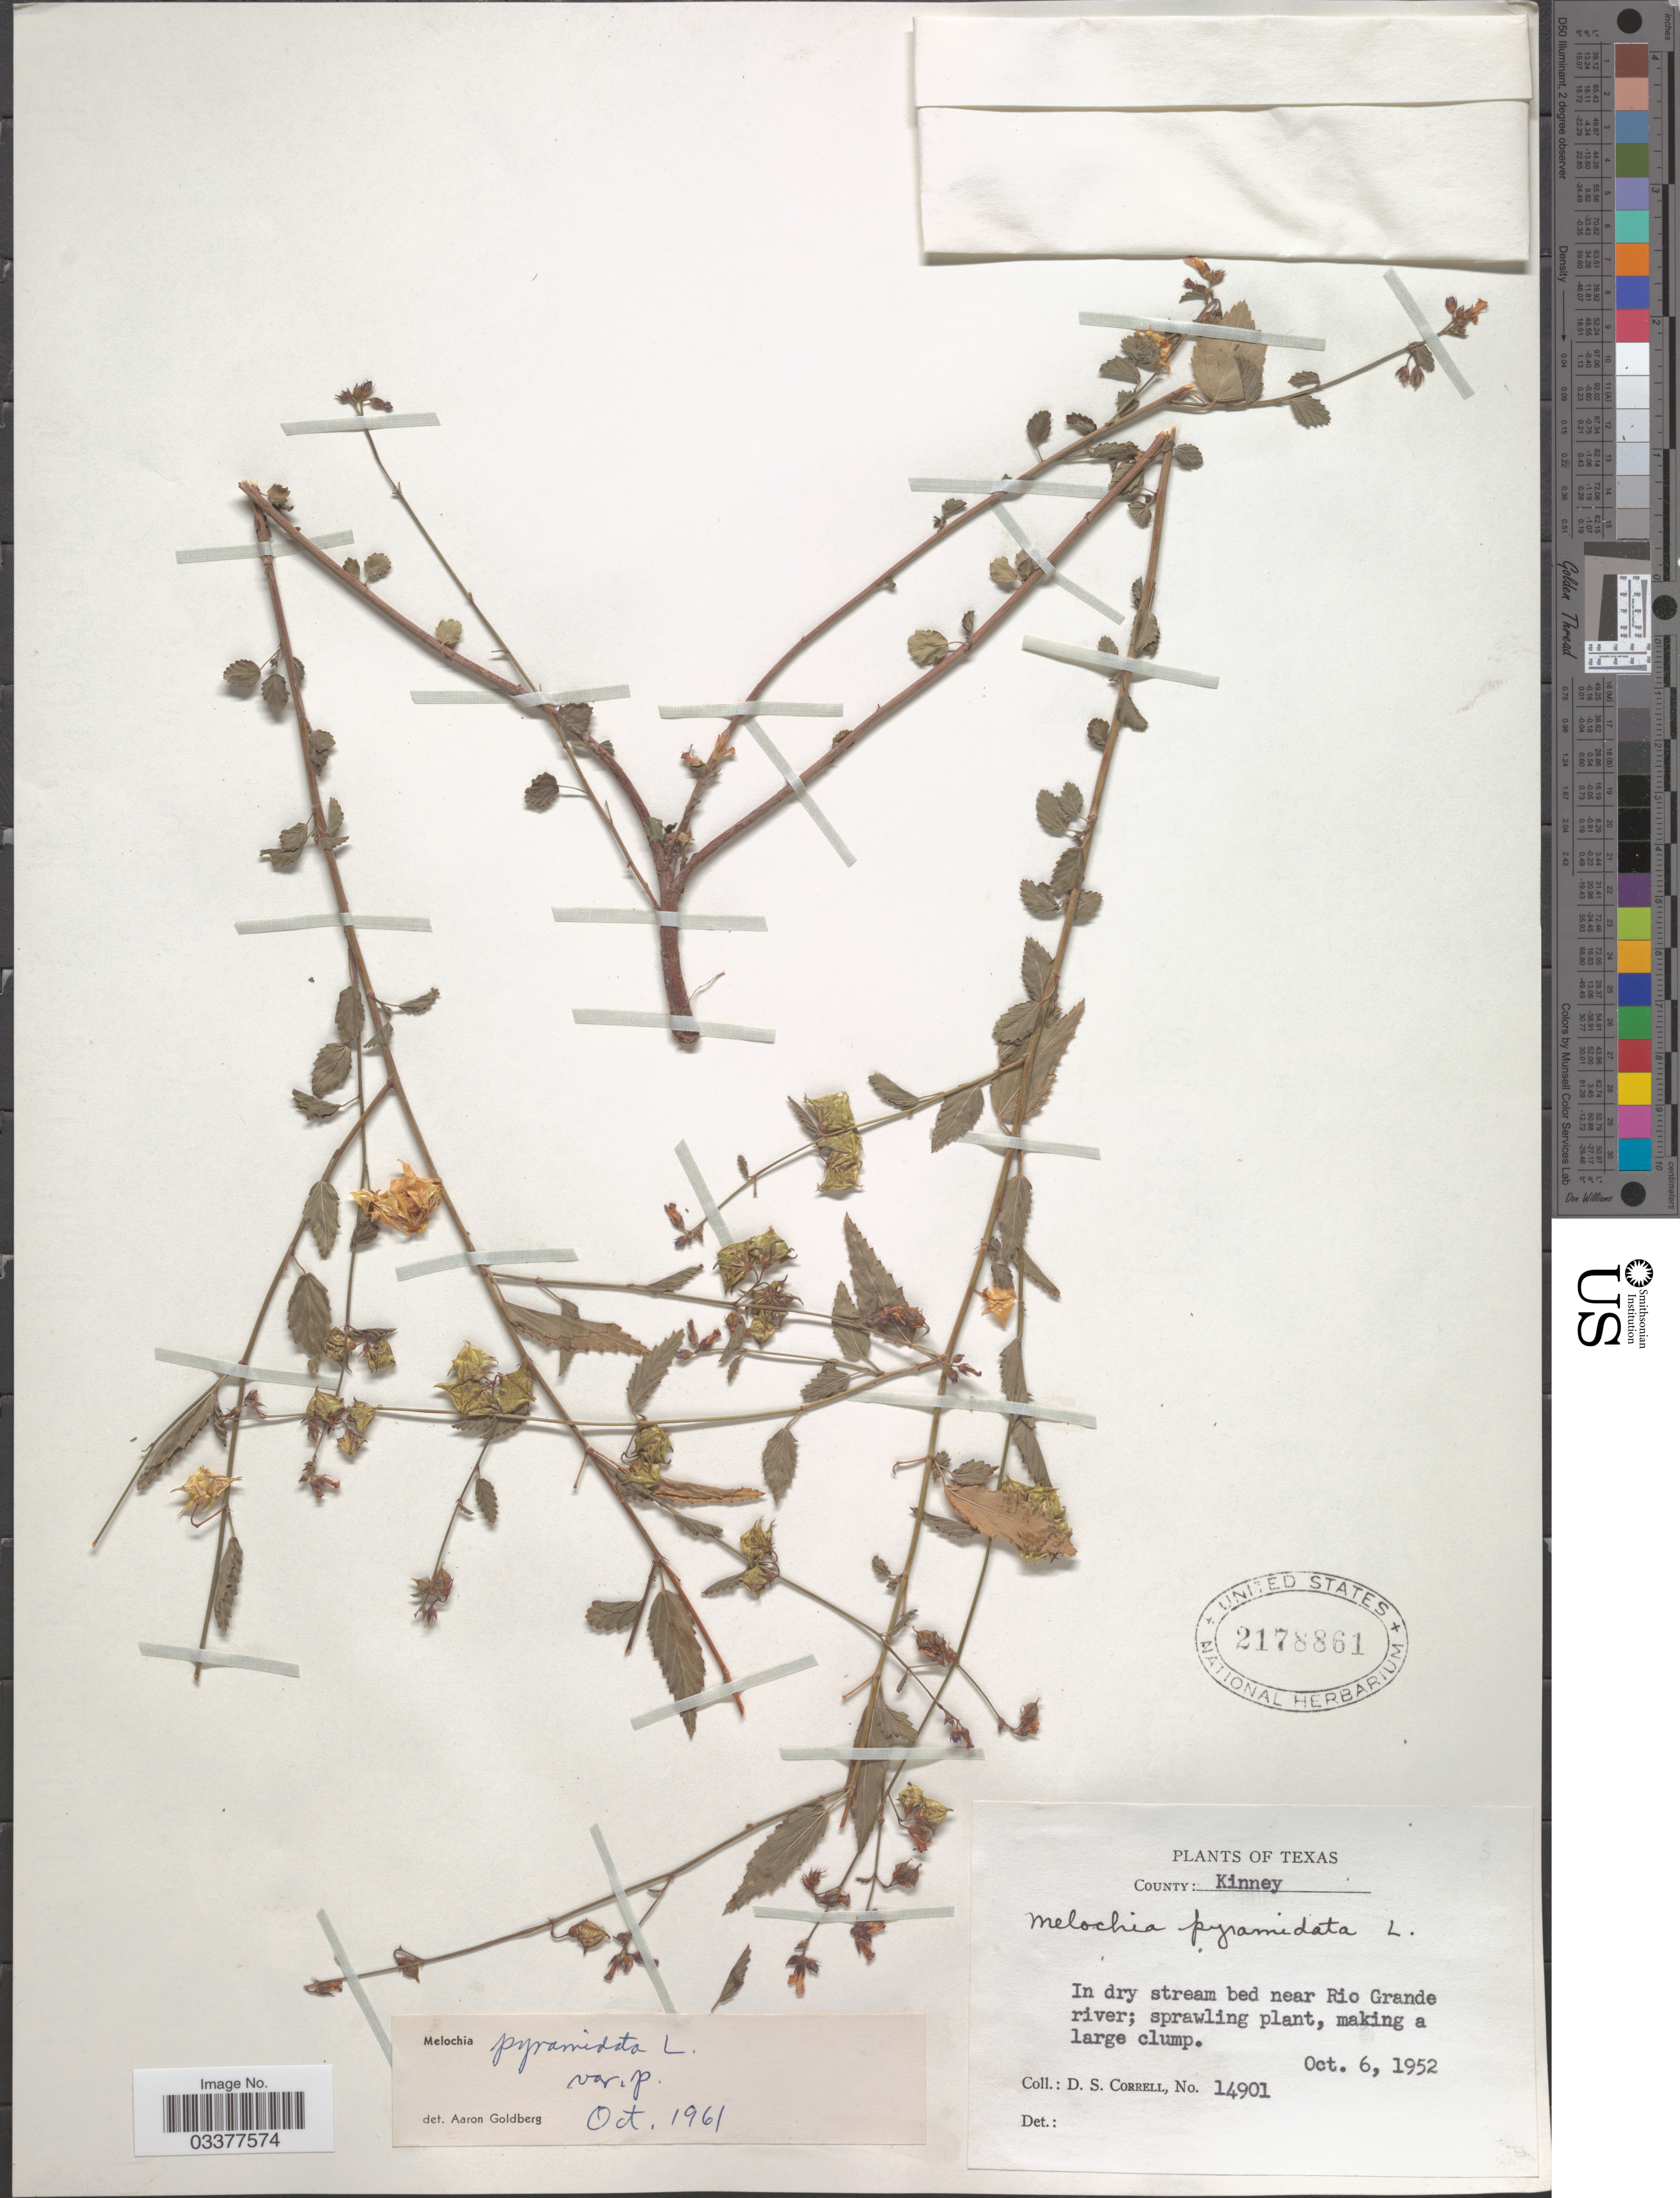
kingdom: Plantae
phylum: Tracheophyta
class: Magnoliopsida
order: Malvales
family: Malvaceae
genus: Melochia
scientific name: Melochia pyramidata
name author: L.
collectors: D. S. Correll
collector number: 14901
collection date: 1952-10-06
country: United States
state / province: Texas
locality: County: Kinney. Near Rio Grande river.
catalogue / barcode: US 2178861